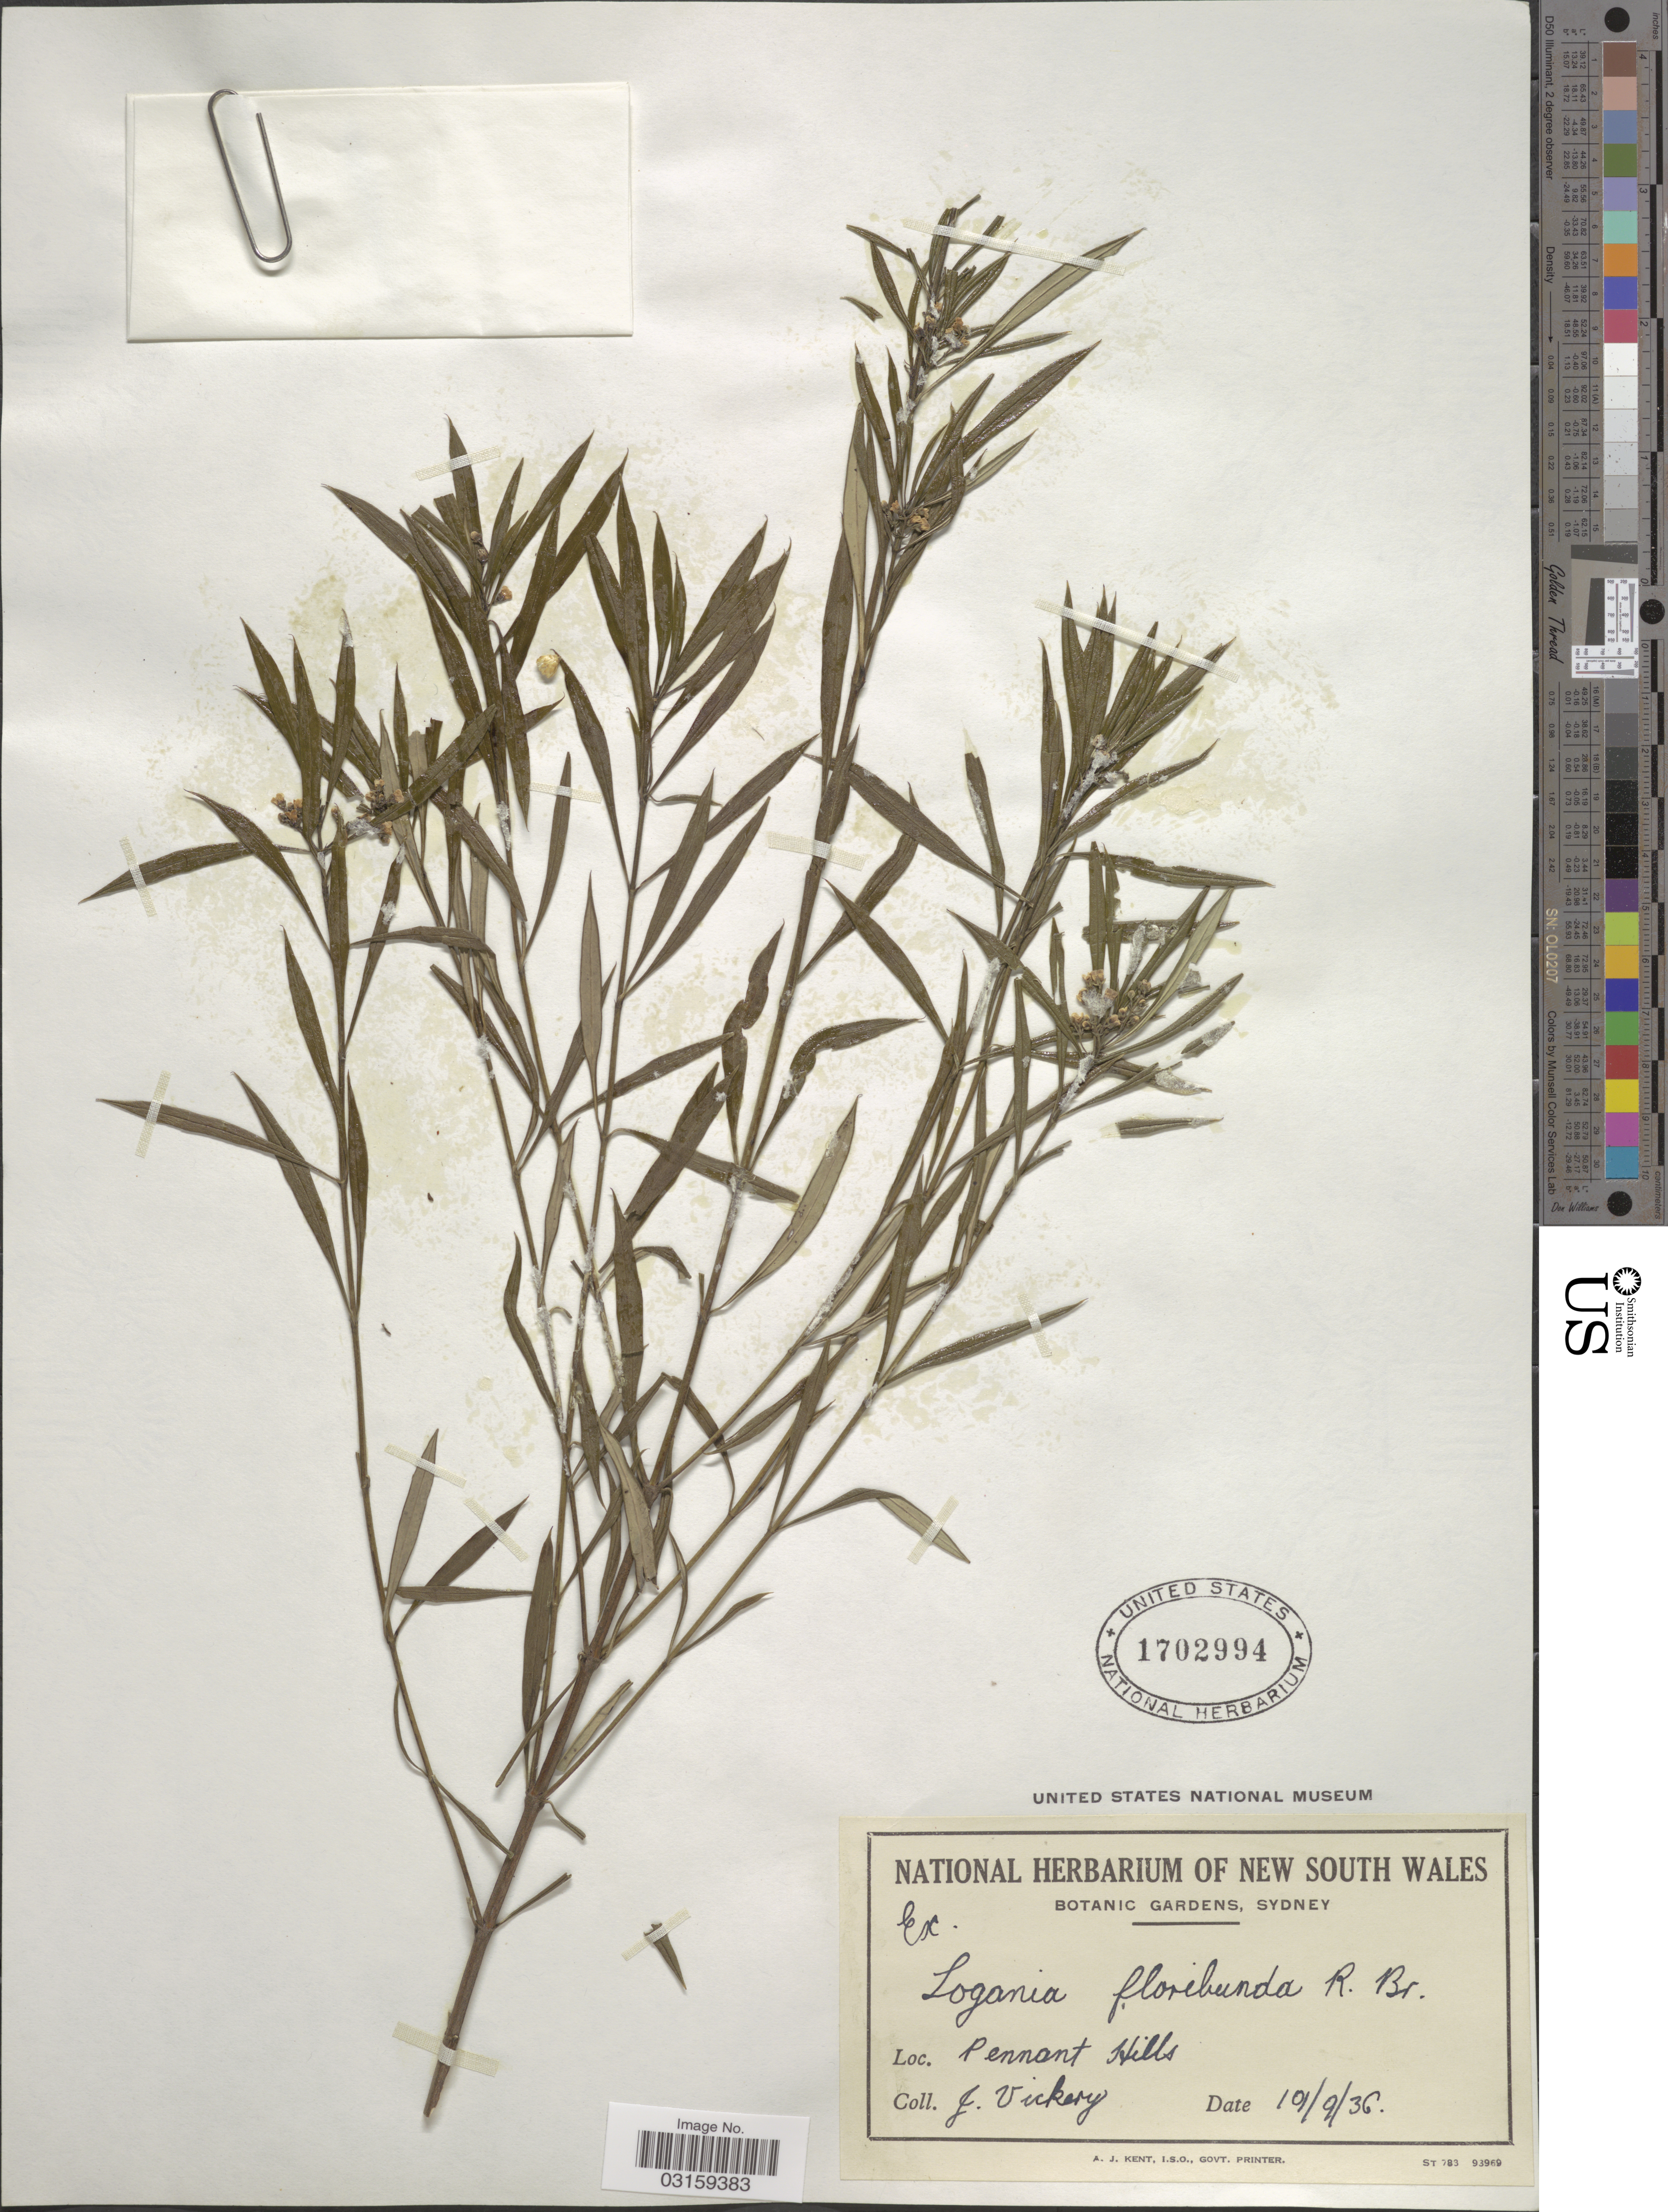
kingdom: Plantae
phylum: Tracheophyta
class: Magnoliopsida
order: Gentianales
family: Loganiaceae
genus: Logania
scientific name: Logania albiflora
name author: (Andrews) Druce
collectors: J. Vickery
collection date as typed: Transcribed d/m/y: 19/9/36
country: Australia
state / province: New South Wales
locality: Pennant Hills.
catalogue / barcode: US 1702994